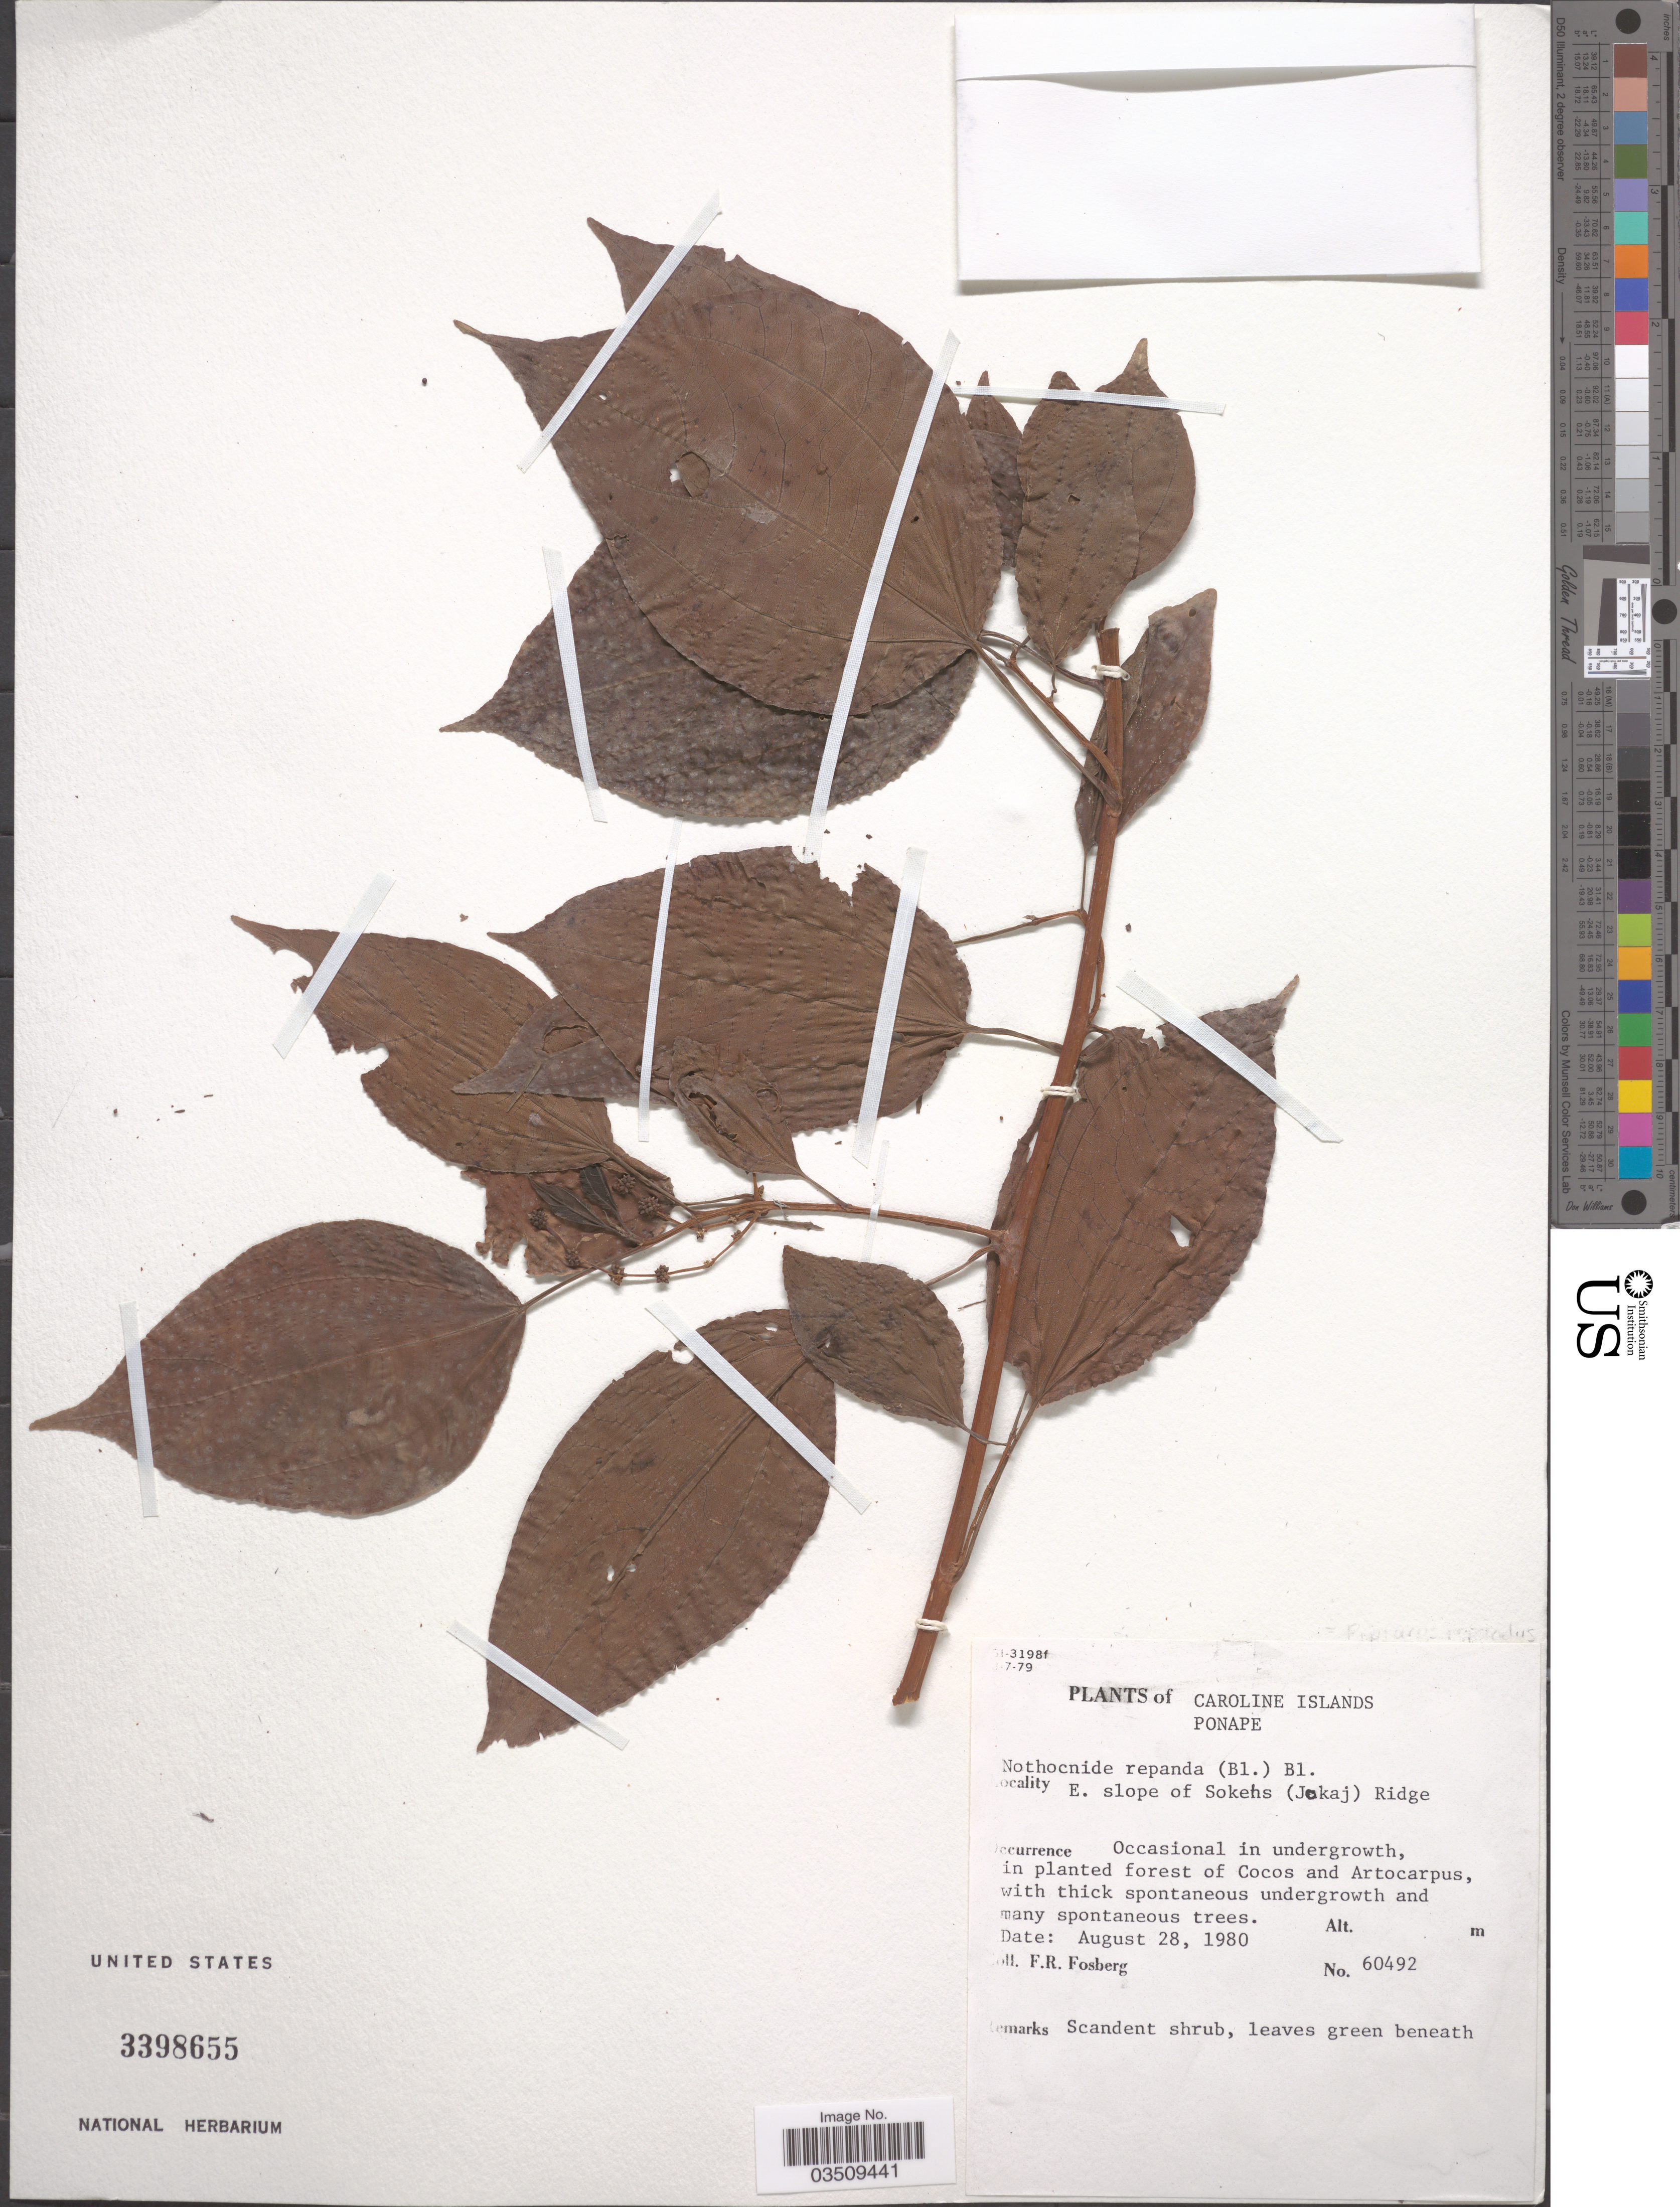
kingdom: Plantae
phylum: Tracheophyta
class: Magnoliopsida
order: Rosales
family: Urticaceae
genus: Nothocnide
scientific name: Nothocnide repanda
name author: (Blume) Blume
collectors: F. R. Fosberg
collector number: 60492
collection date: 1980-08-28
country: Micronesia, Federated States of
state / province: Pohnpei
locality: Caroline Islands. Ponape. E. slope of Sokehs (Jokaj) Ridge.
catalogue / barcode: US 3398655